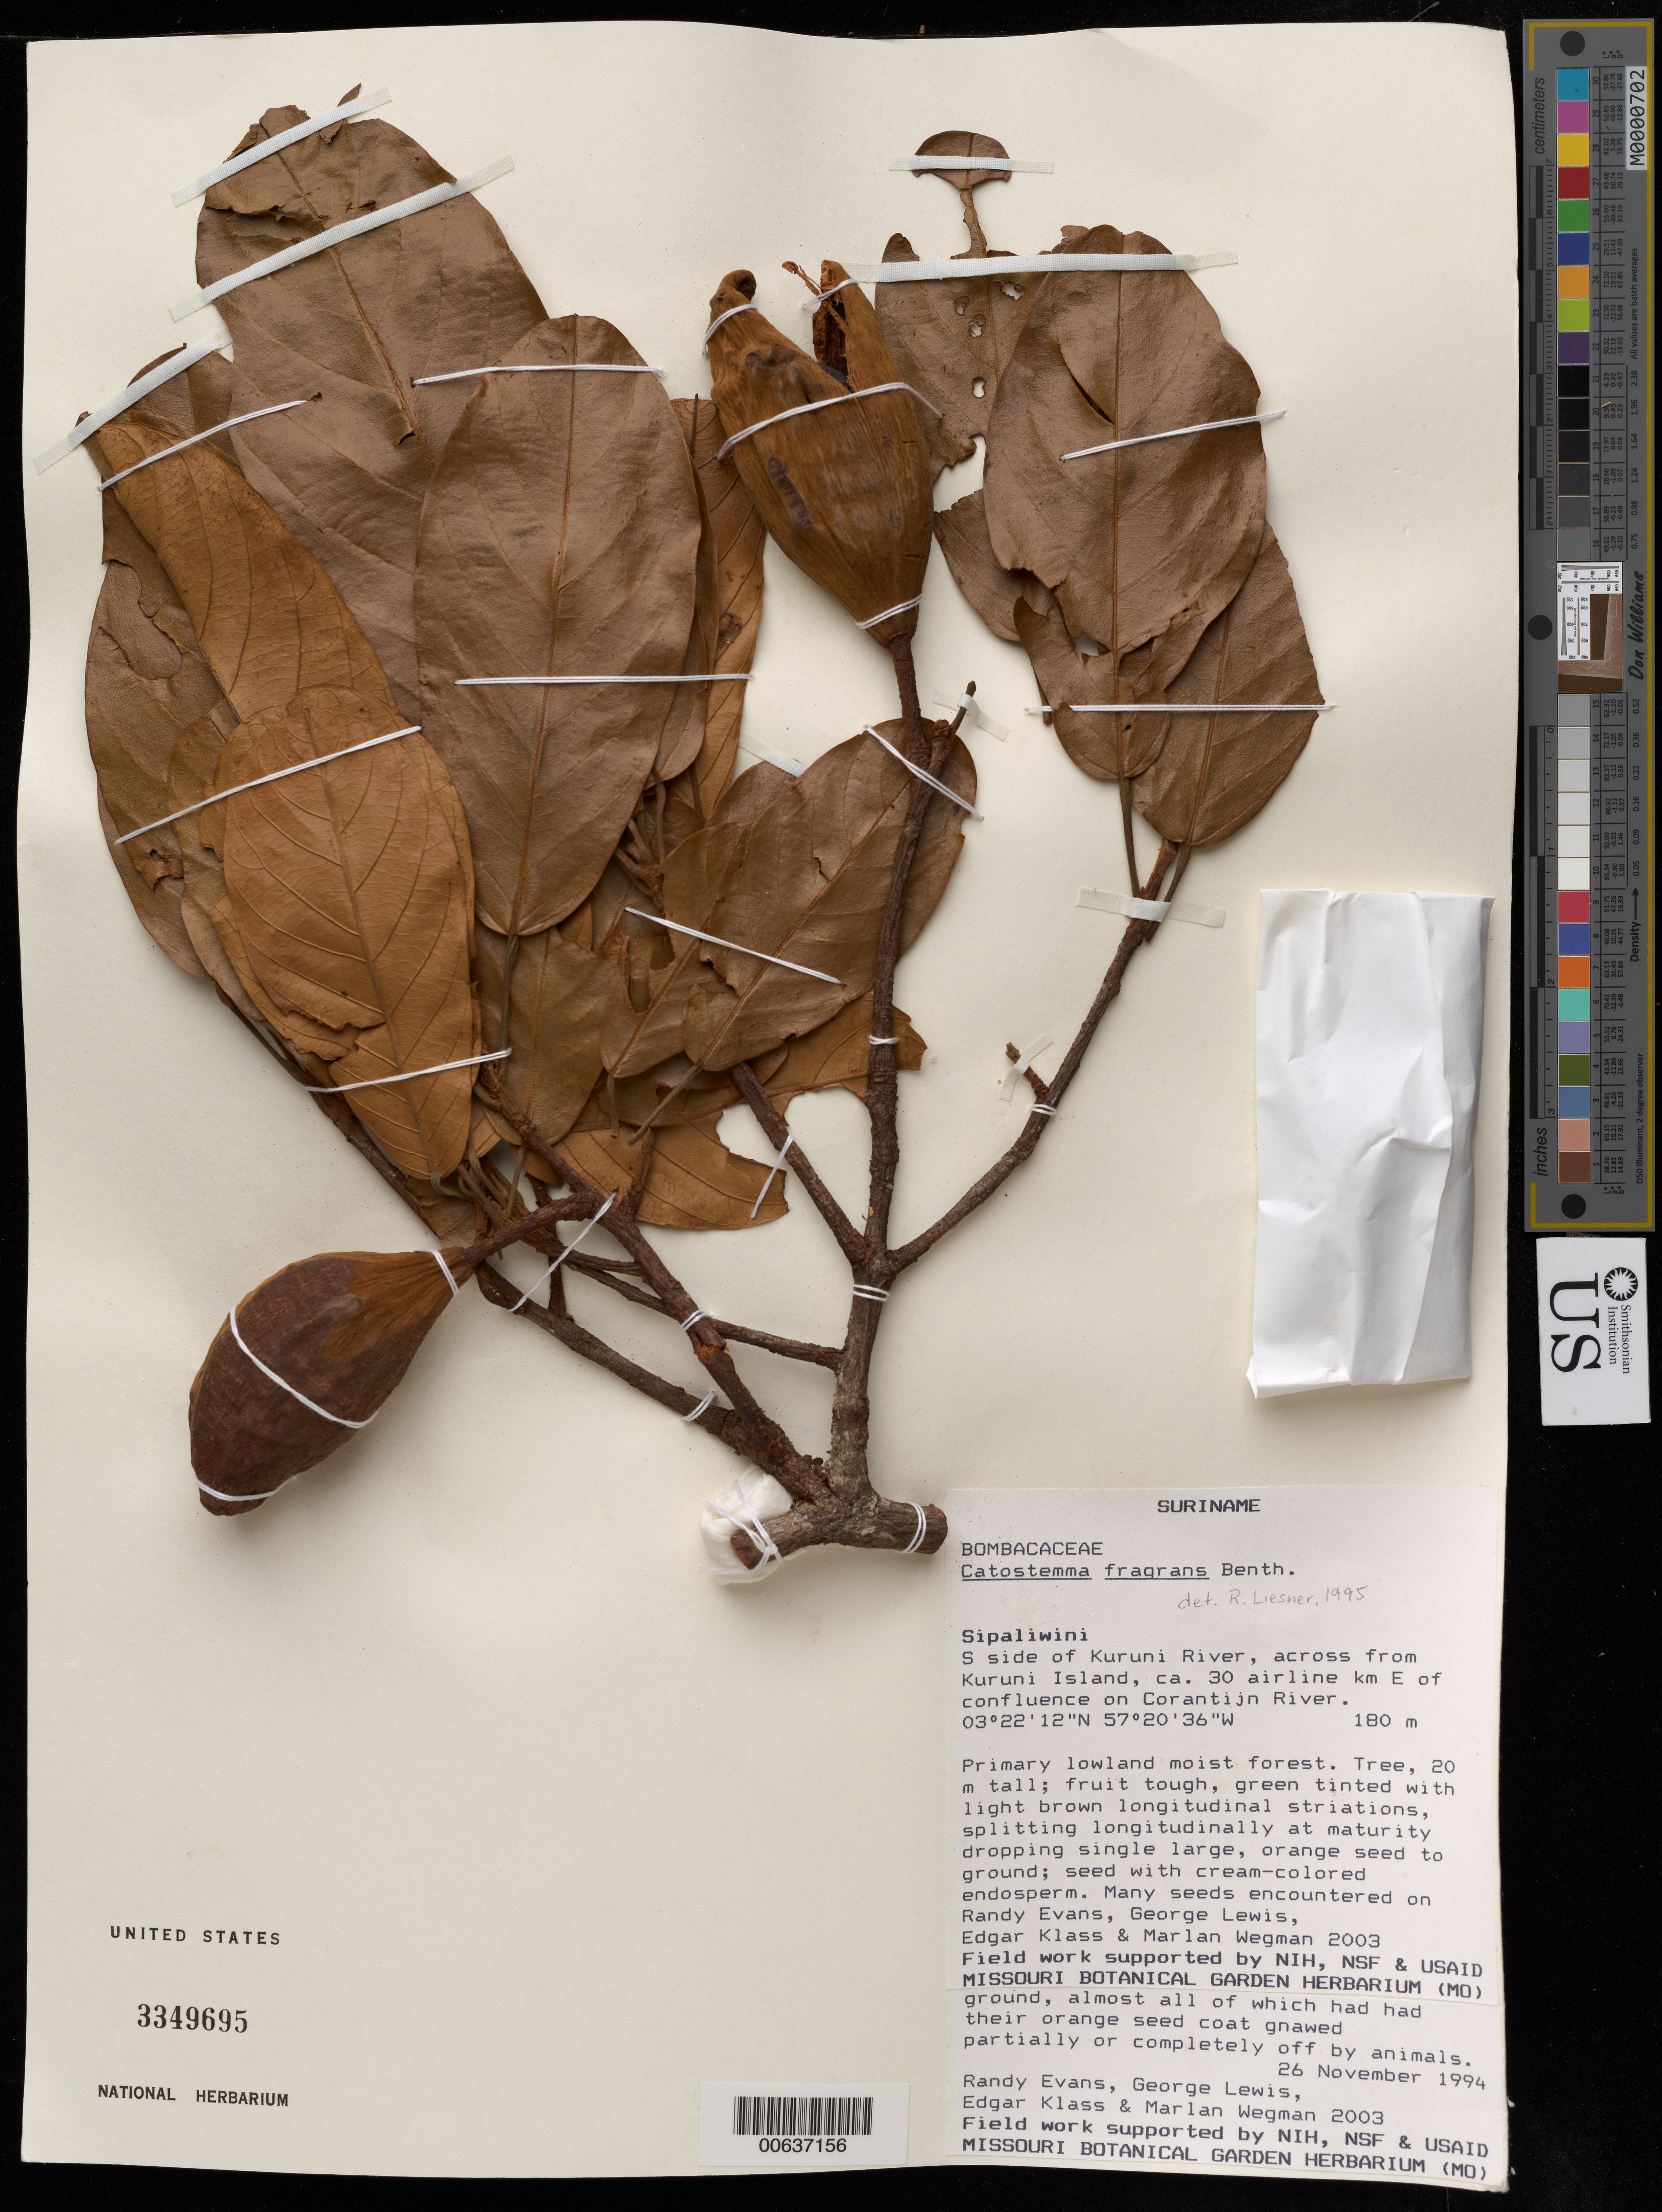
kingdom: Plantae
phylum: Tracheophyta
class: Magnoliopsida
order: Malvales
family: Malvaceae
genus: Catostemma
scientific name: Catostemma fragrans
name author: Benth.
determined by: Liesner, R. L.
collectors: R. Evans, G. Lewis, E. Klass & M. Wegman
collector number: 2003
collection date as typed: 26-Nov-94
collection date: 1994-11-26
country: Suriname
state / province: Sipaliwini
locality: Kuruni River, S side, across from Kuruni Island, ca. 30 airline km E of confl. on Corantijn R.; ca. 30 airline km E of confluence on Corantijn R.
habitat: Primary lowland forest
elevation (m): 180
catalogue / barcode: US 3349695